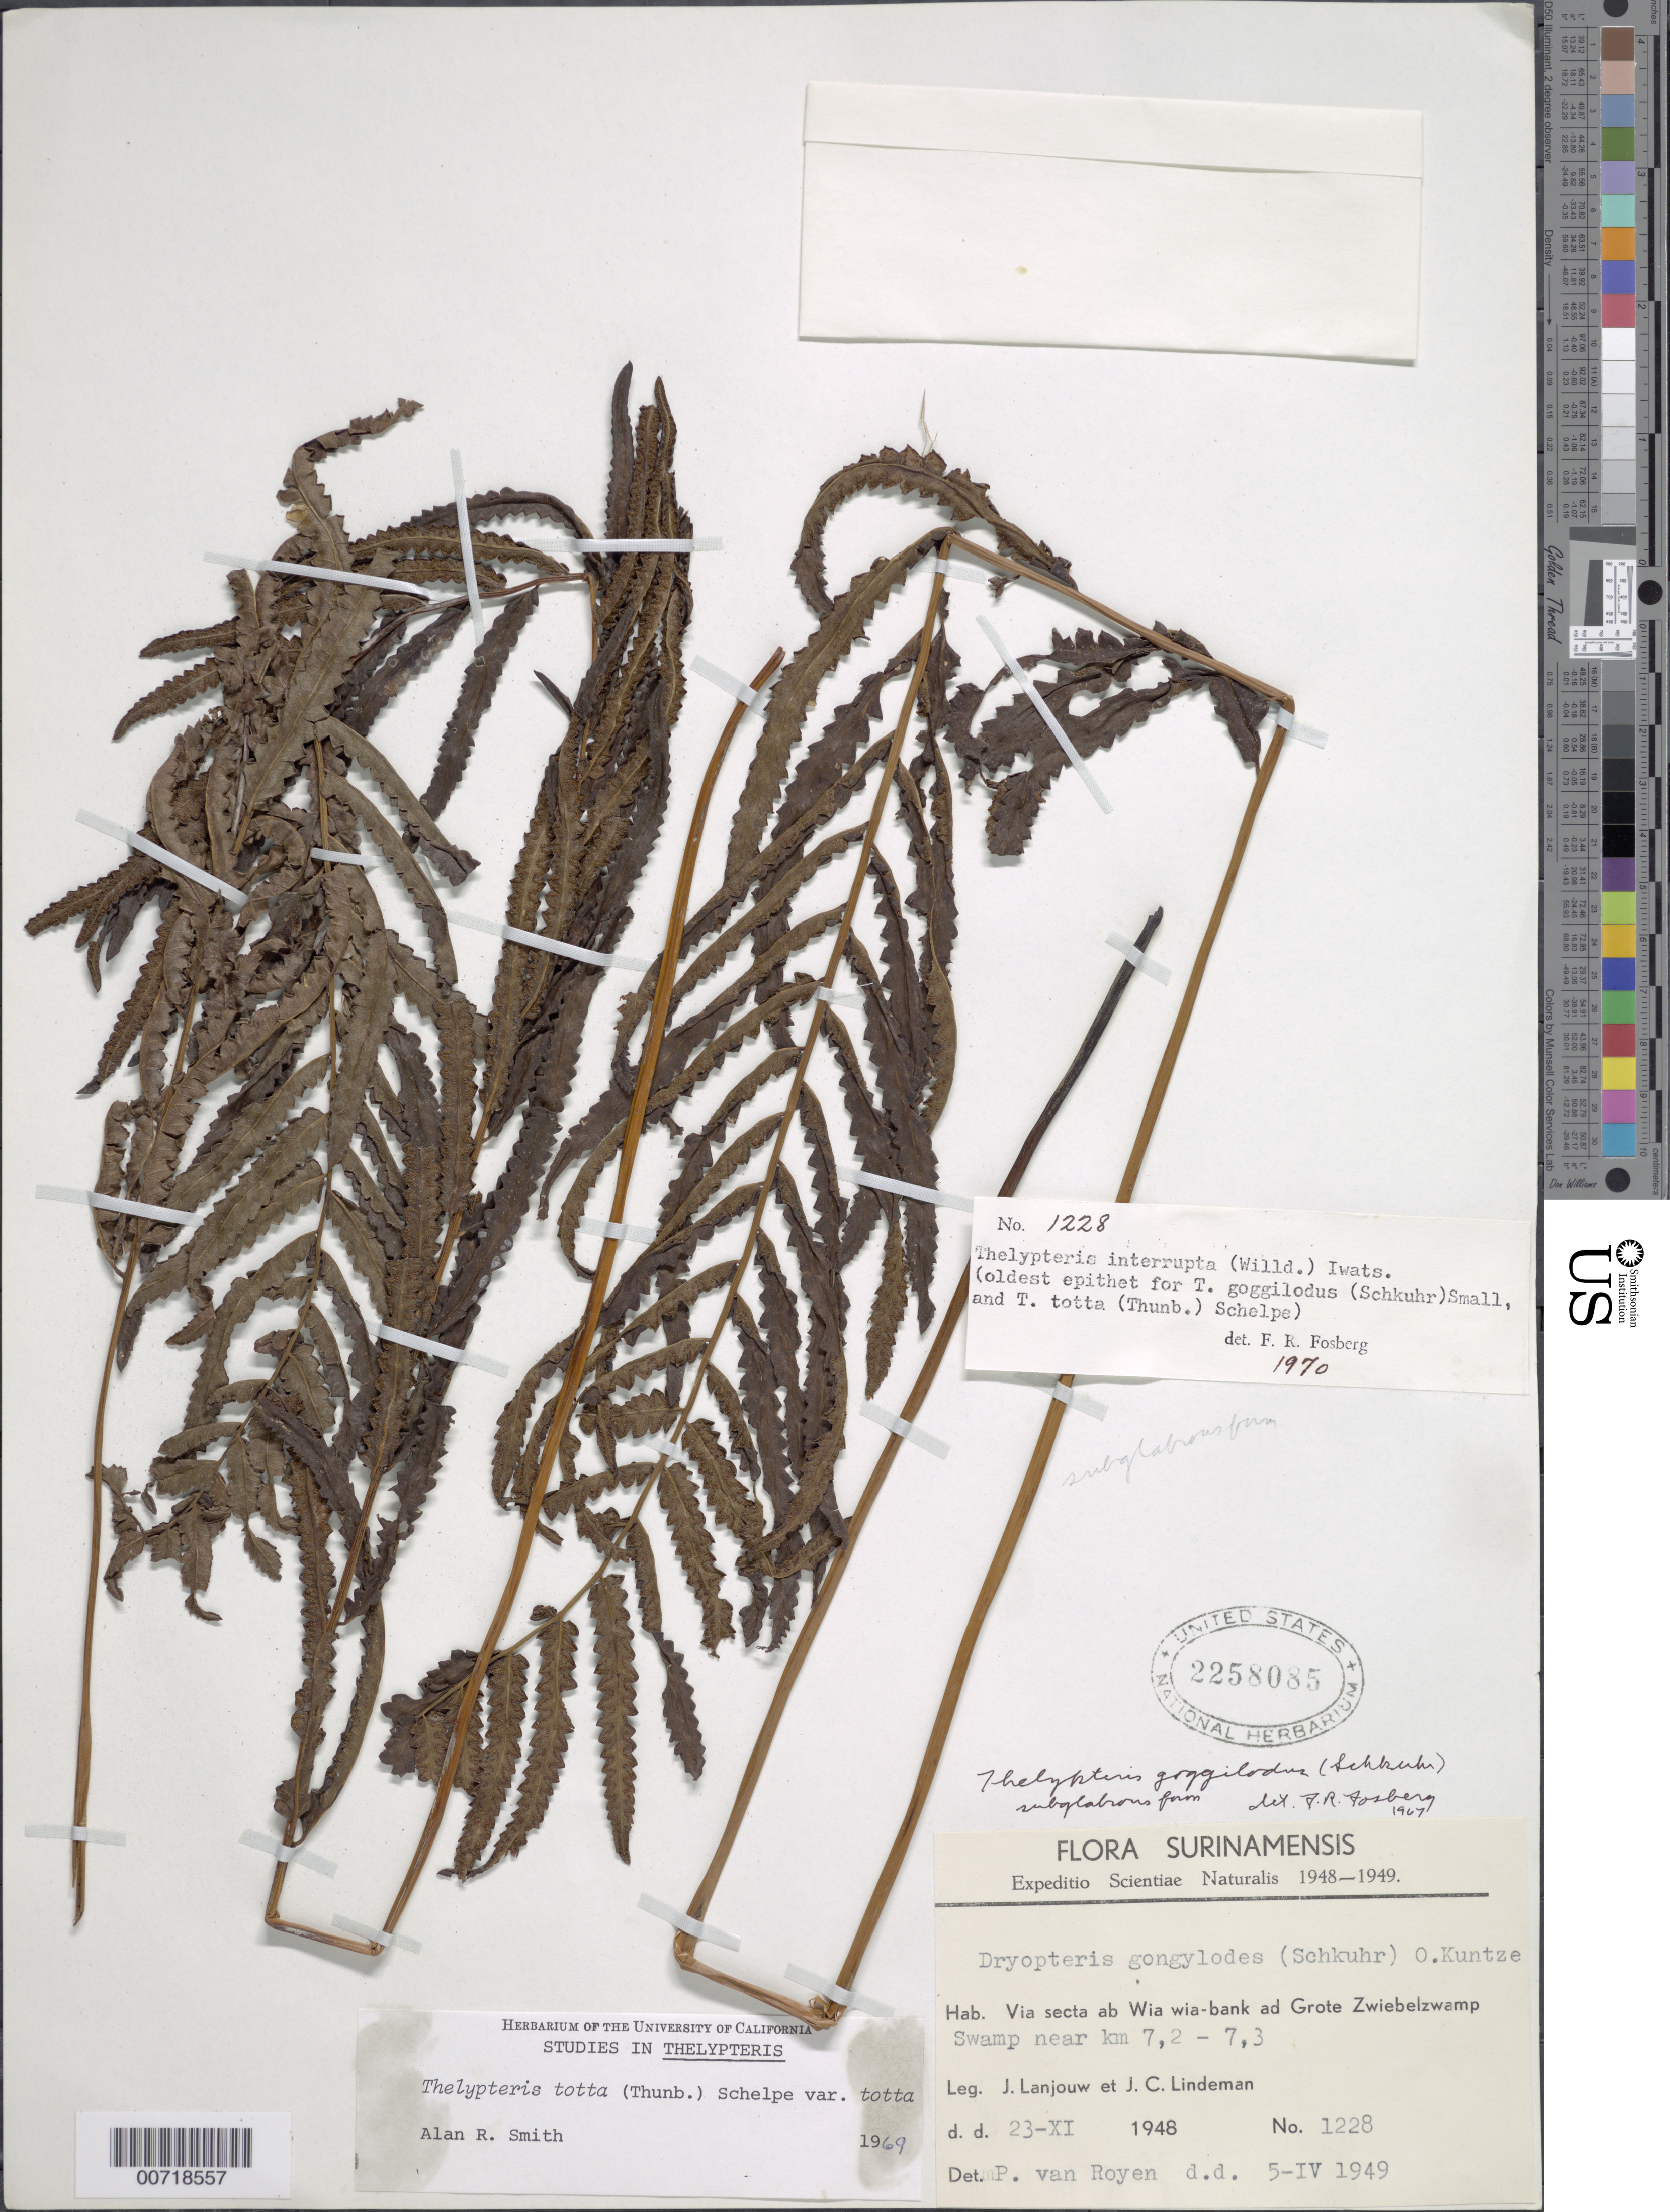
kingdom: Plantae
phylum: Tracheophyta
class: Polypodiopsida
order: Polypodiales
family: Thelypteridaceae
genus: Cyclosorus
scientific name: Cyclosorus interruptus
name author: (Willd.) H. Itô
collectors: J. Lanjouw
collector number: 48 1228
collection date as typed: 23-Nov-48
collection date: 1948-11-23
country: Suriname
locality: Wia Wia Bank ad Grote Zwiebelzwamp, km 7.2-7.3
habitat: Swamp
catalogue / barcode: US 2258085